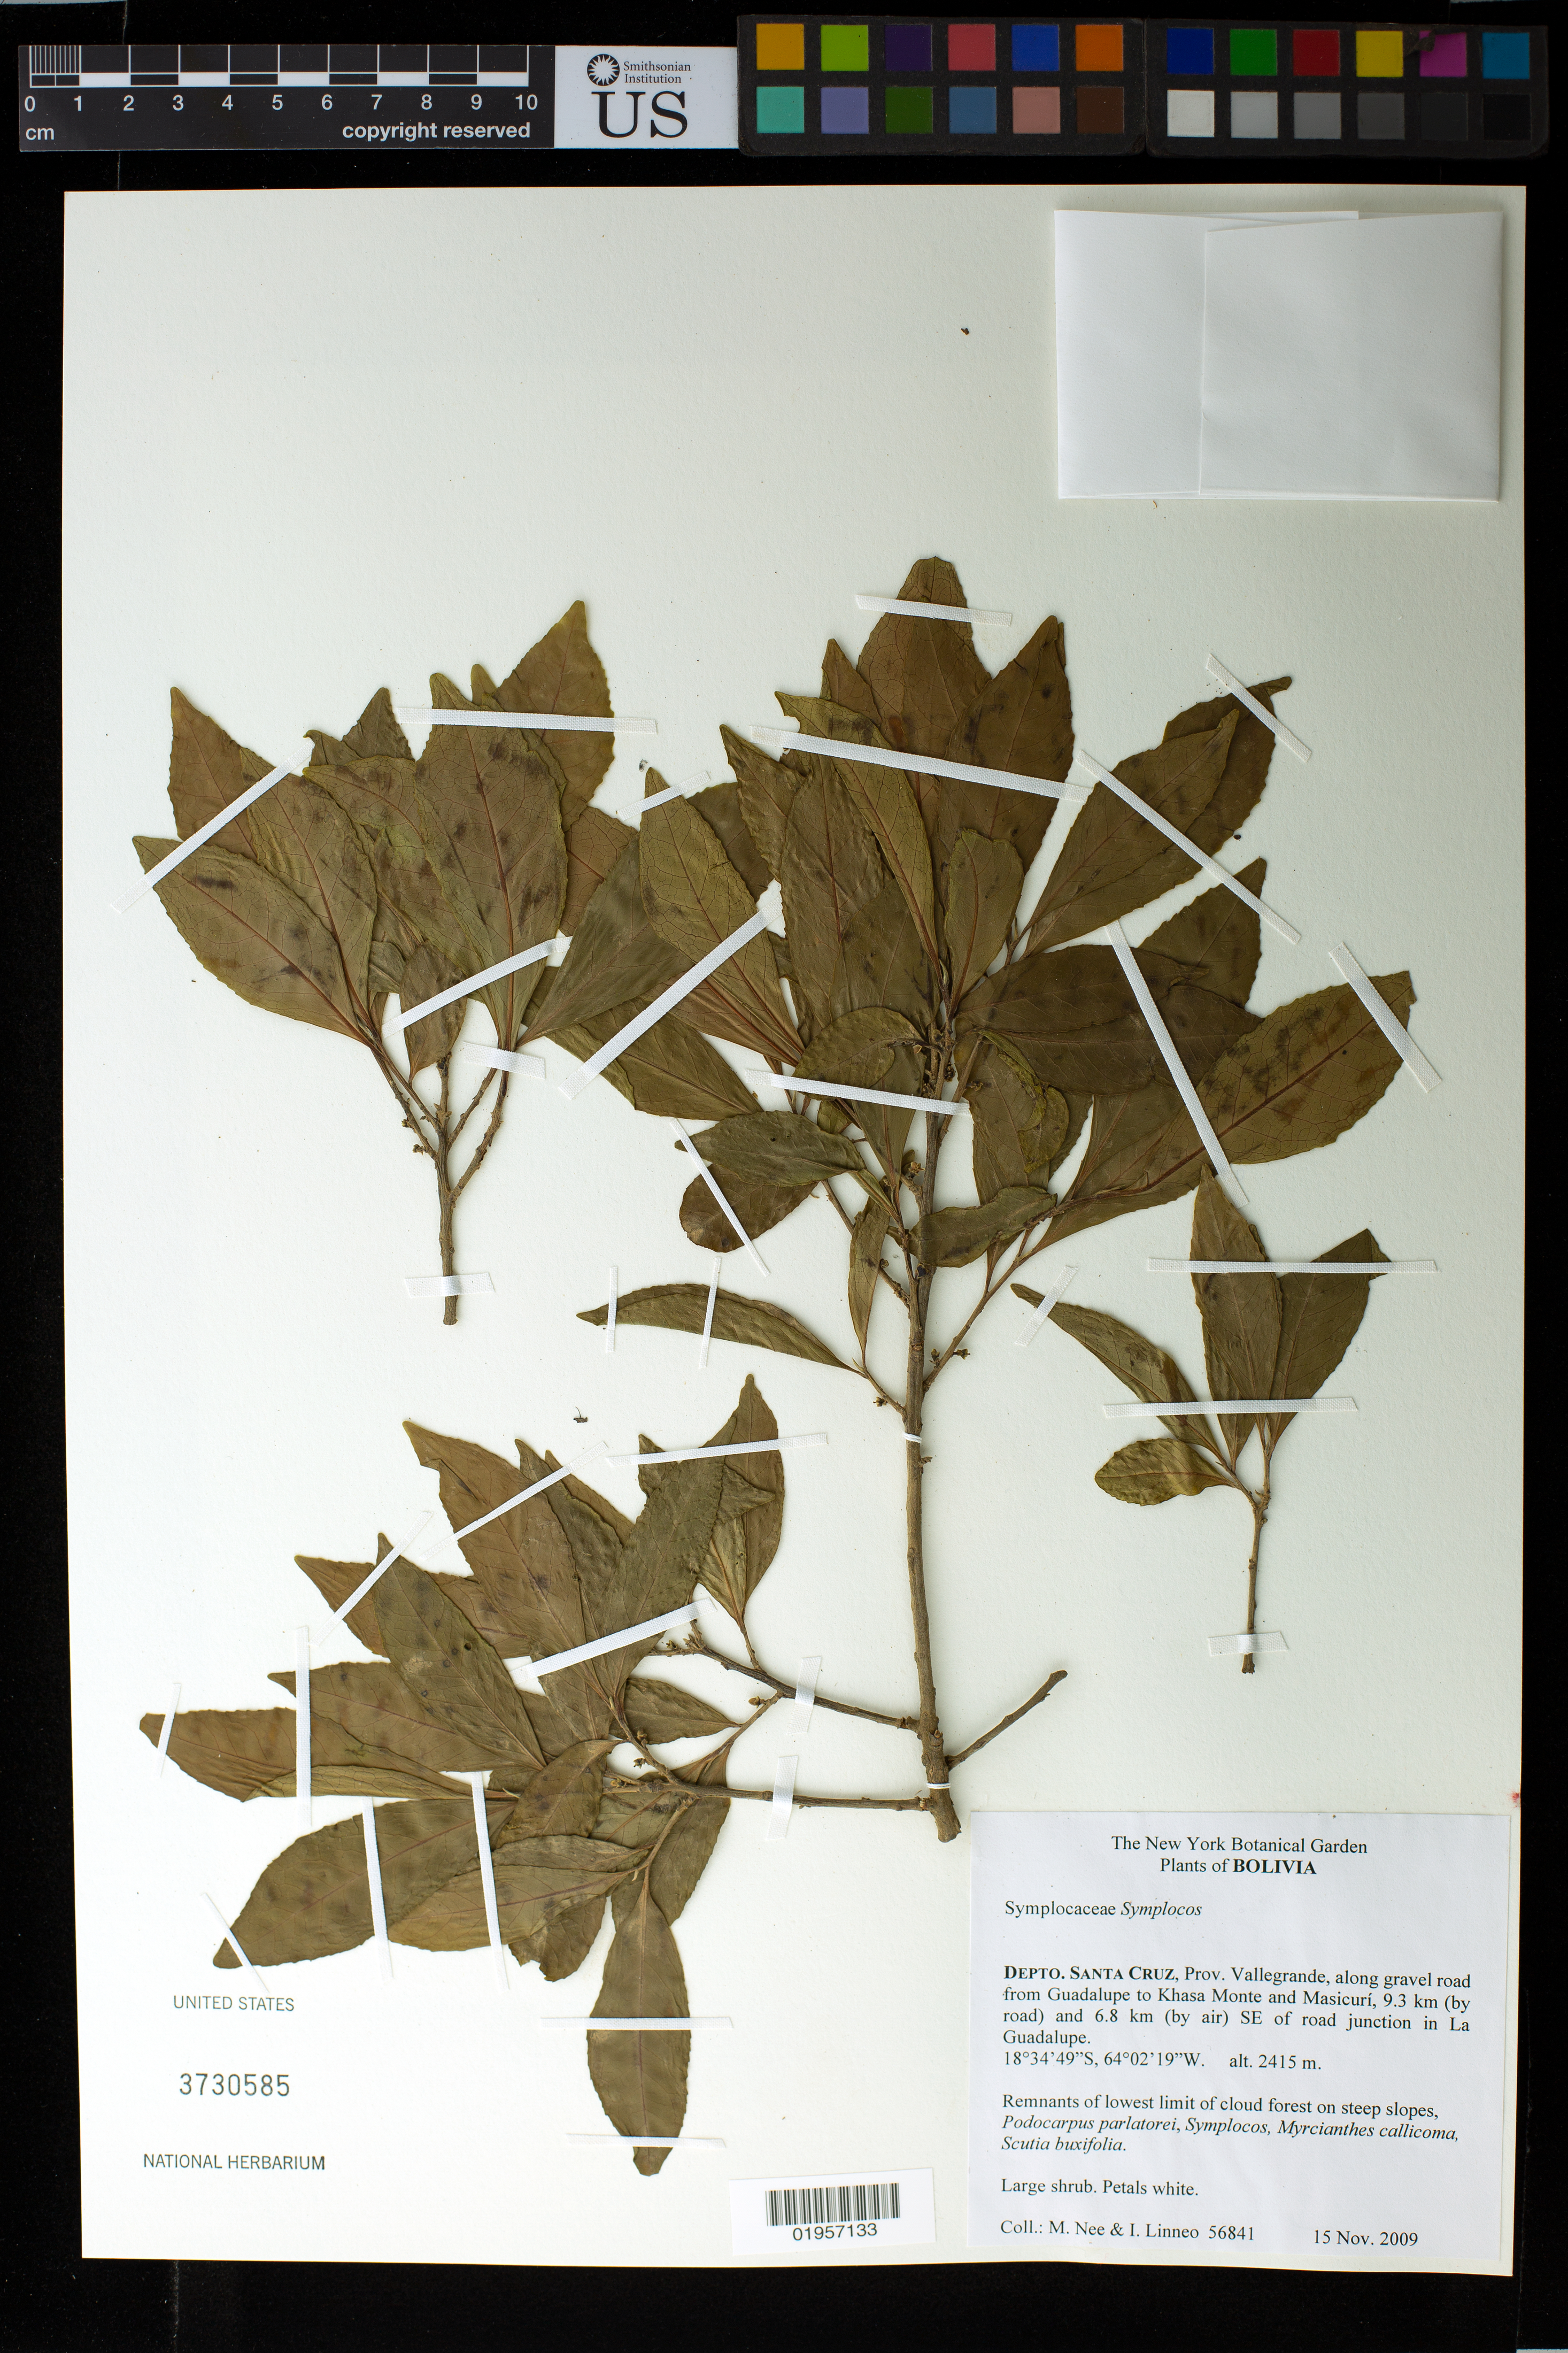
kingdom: Plantae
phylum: Tracheophyta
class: Magnoliopsida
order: Ericales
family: Symplocaceae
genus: Symplocos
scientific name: Symplocos sp.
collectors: M. Nee & I. Linneo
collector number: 56841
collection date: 2009-11-15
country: Bolivia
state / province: Santa Cruz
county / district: Vallegrande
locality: Along gravel road from Guadalupe to Khasa Monte and Masicuri, 9.3 km (by road) and 6.8 km (by air) SE of road junction in La Guadalupe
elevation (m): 2415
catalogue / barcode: US 3730585